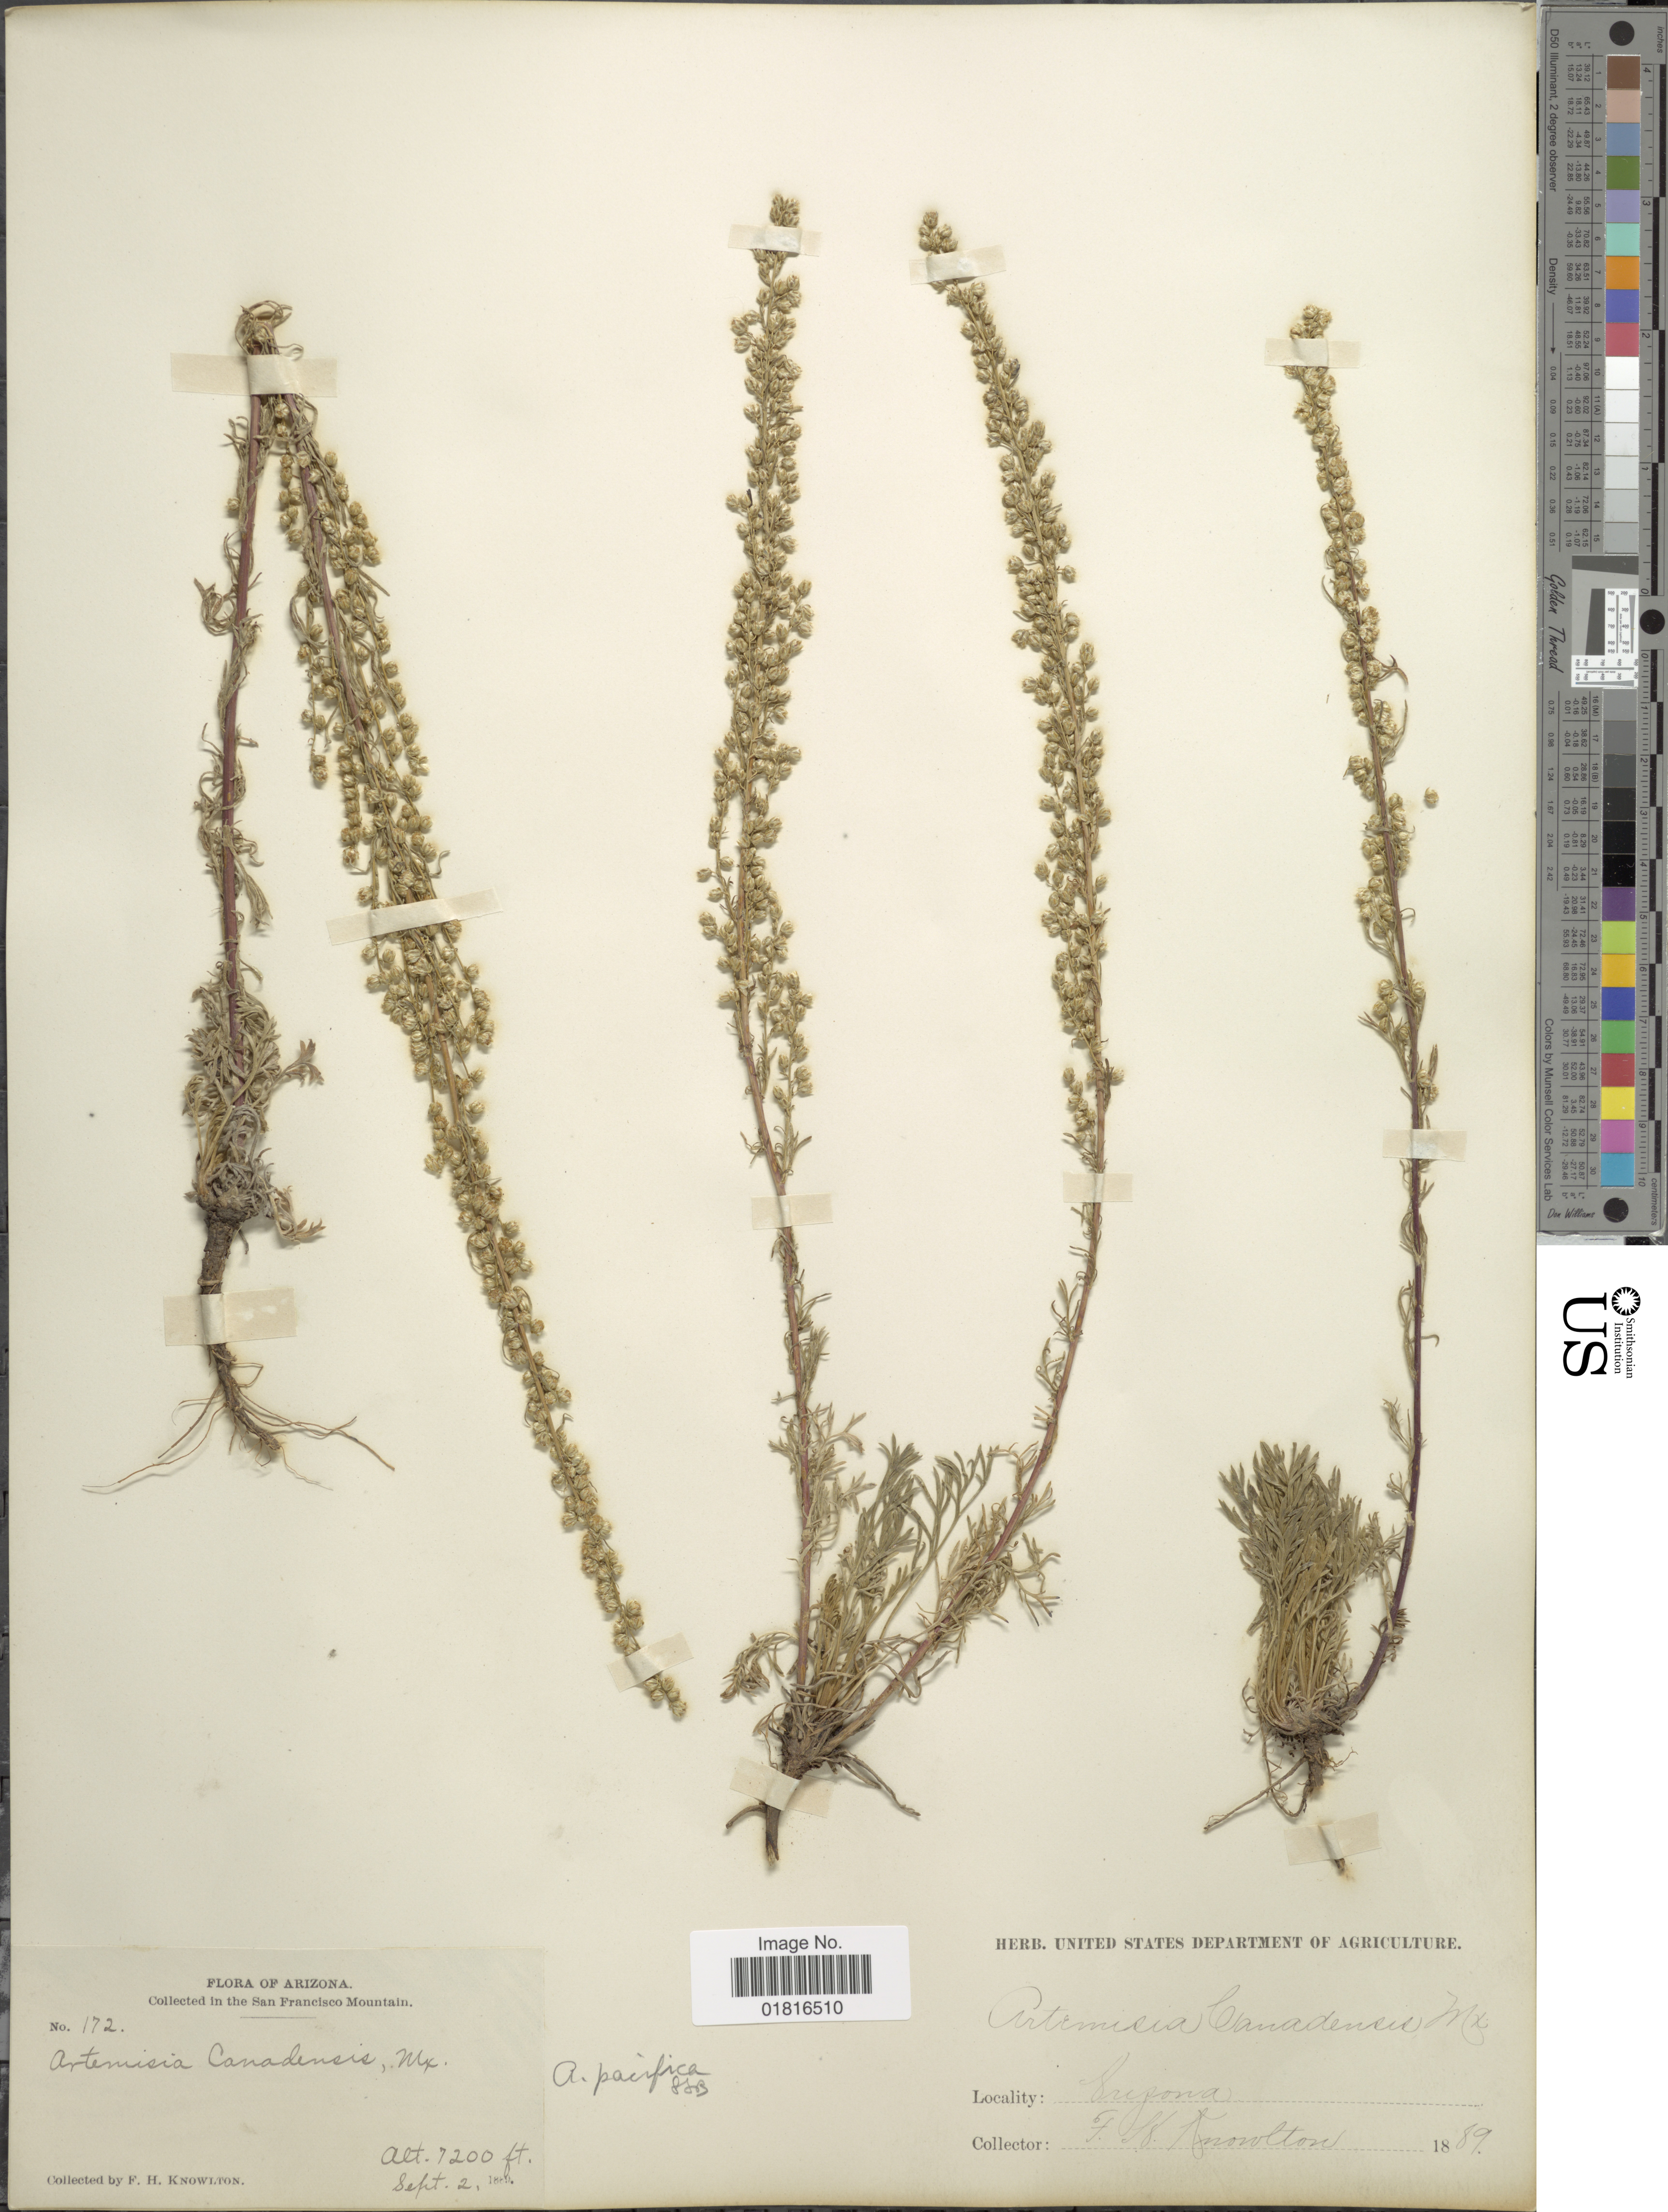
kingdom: Plantae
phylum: Tracheophyta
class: Magnoliopsida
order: Asterales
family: Asteraceae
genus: Artemisia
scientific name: Artemisia pacifica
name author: Nutt.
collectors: F. H. Knowlton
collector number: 172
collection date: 1889-09-02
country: United States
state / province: Arizona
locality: In the San Francisco Mountain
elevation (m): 2195